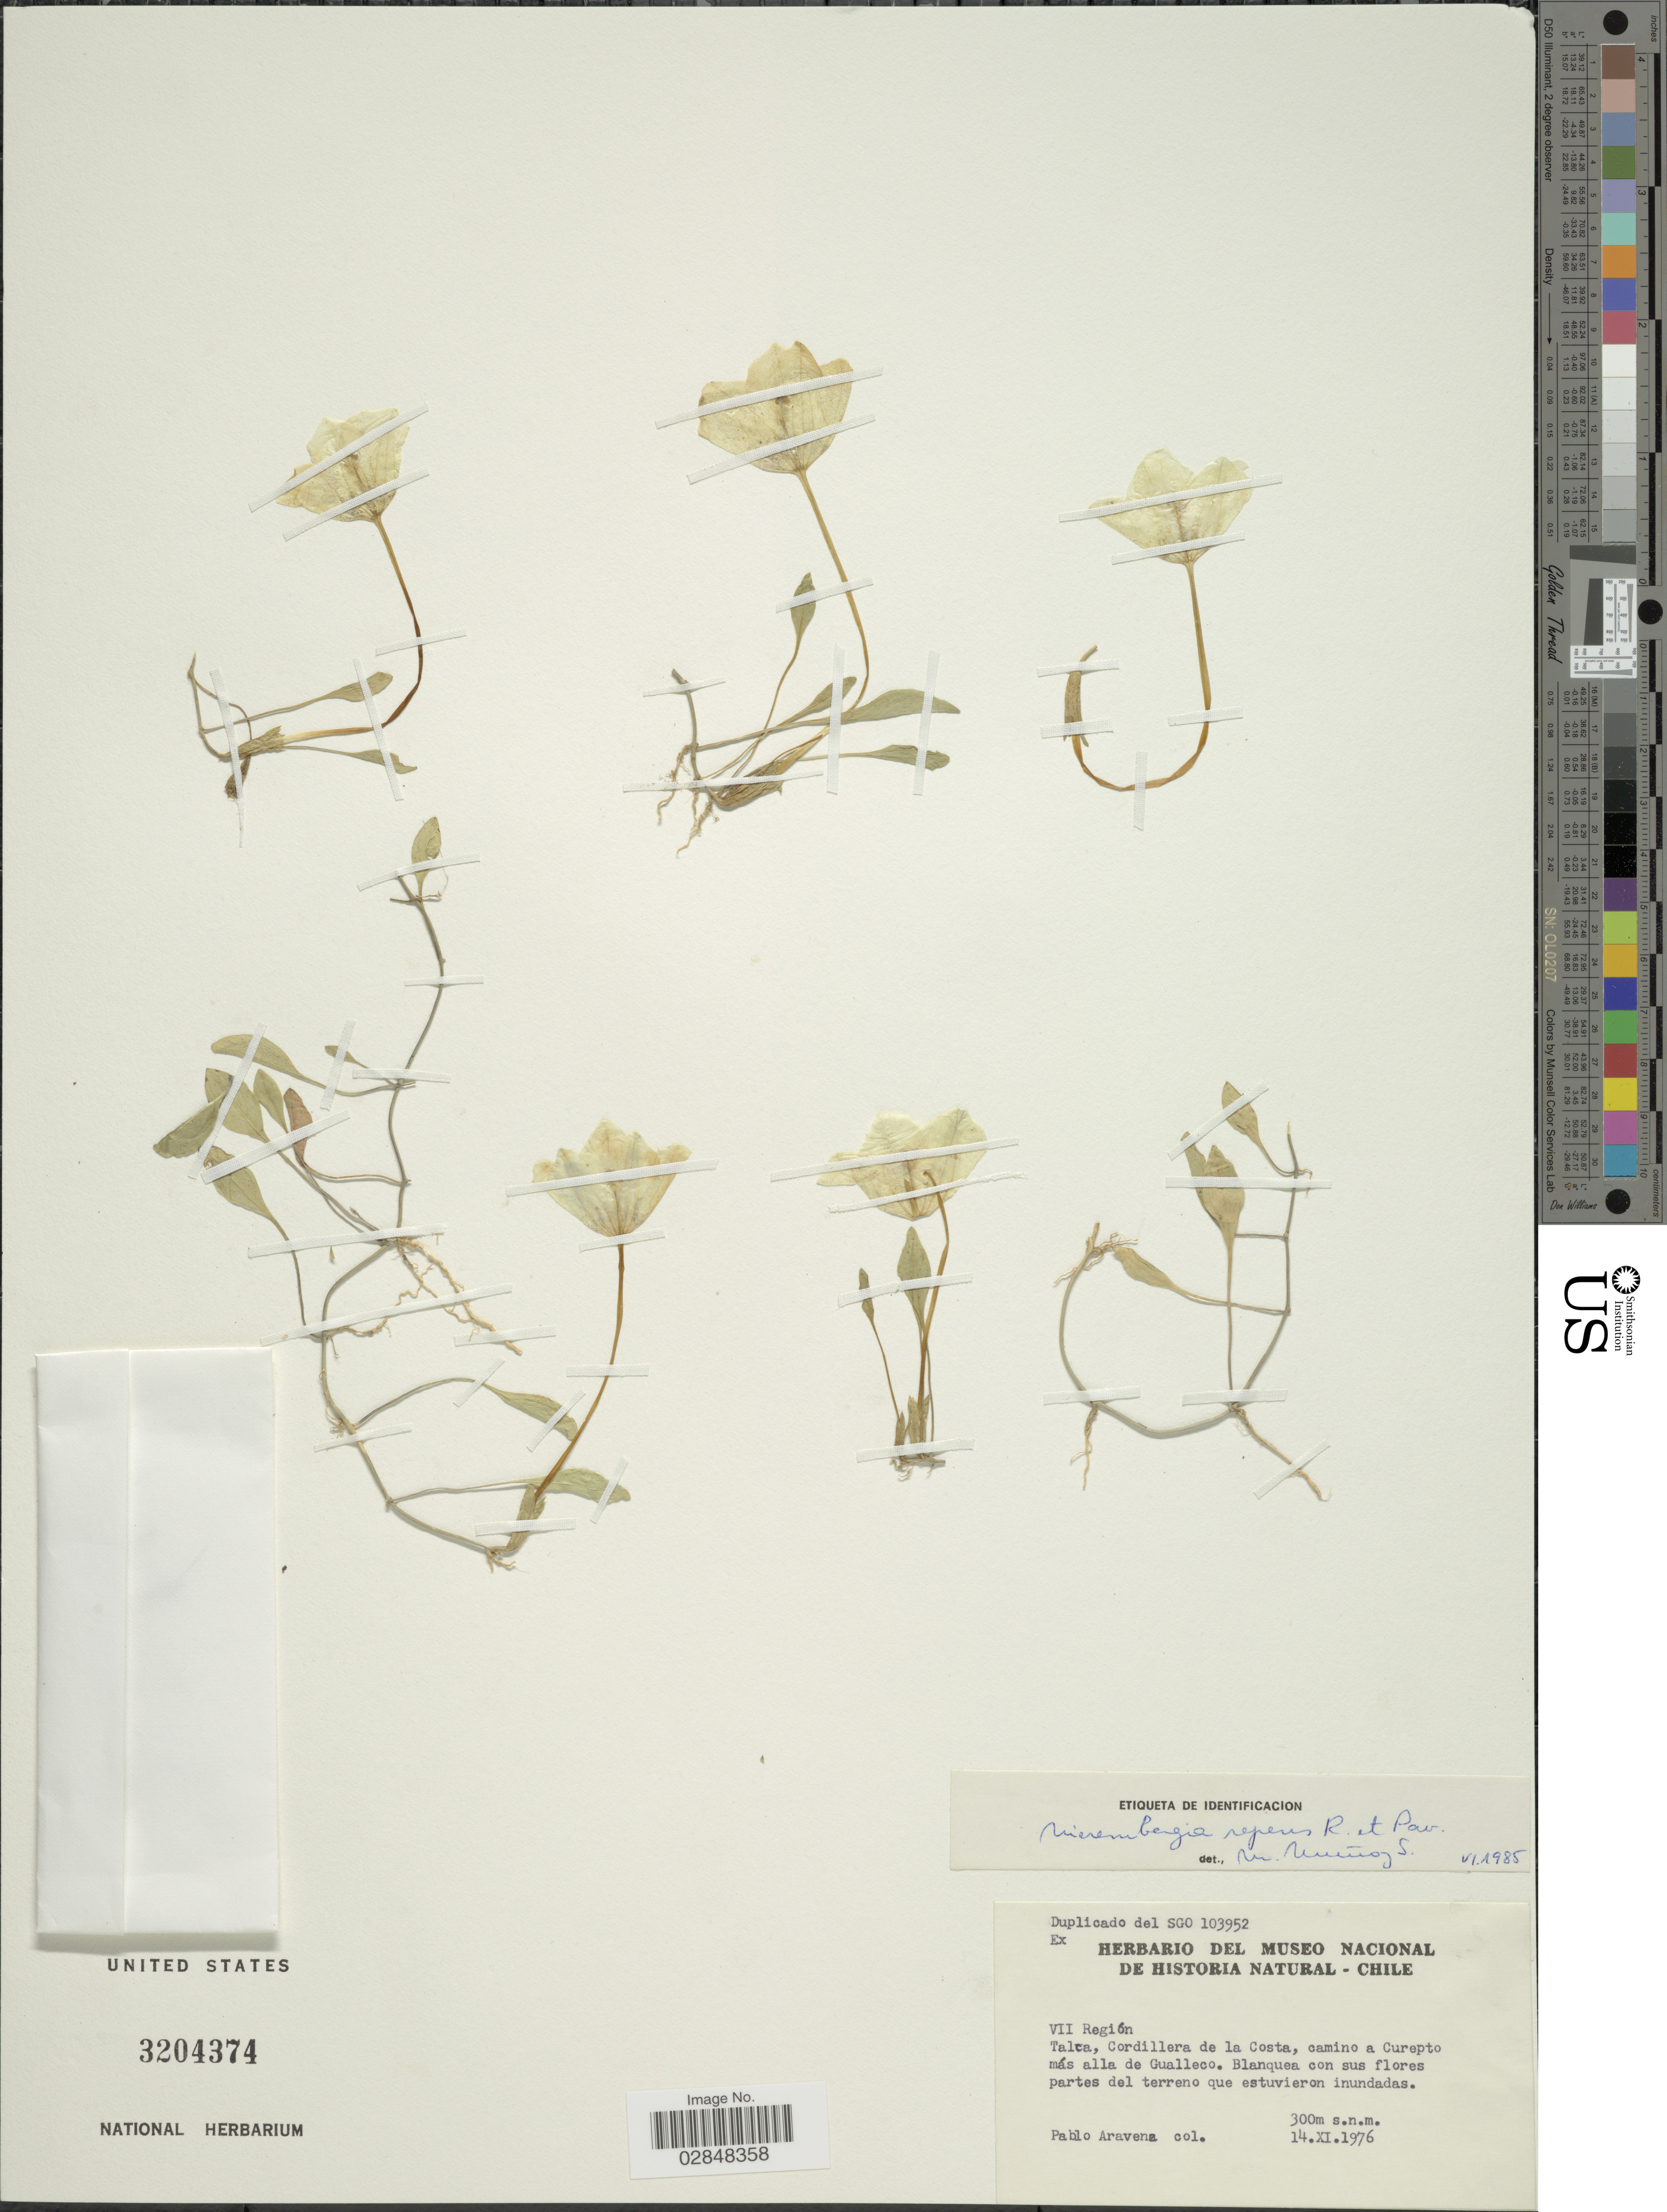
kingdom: Plantae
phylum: Tracheophyta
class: Magnoliopsida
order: Solanales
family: Solanaceae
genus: Nierembergia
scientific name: Nierembergia repens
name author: Ruiz & Pav.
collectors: P. Aravena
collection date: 1976-11-14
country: Chile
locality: VII Región. Talca, Cordillera de la costa, camino a Curepto más alla de Gualleco.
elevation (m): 300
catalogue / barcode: US 3204374